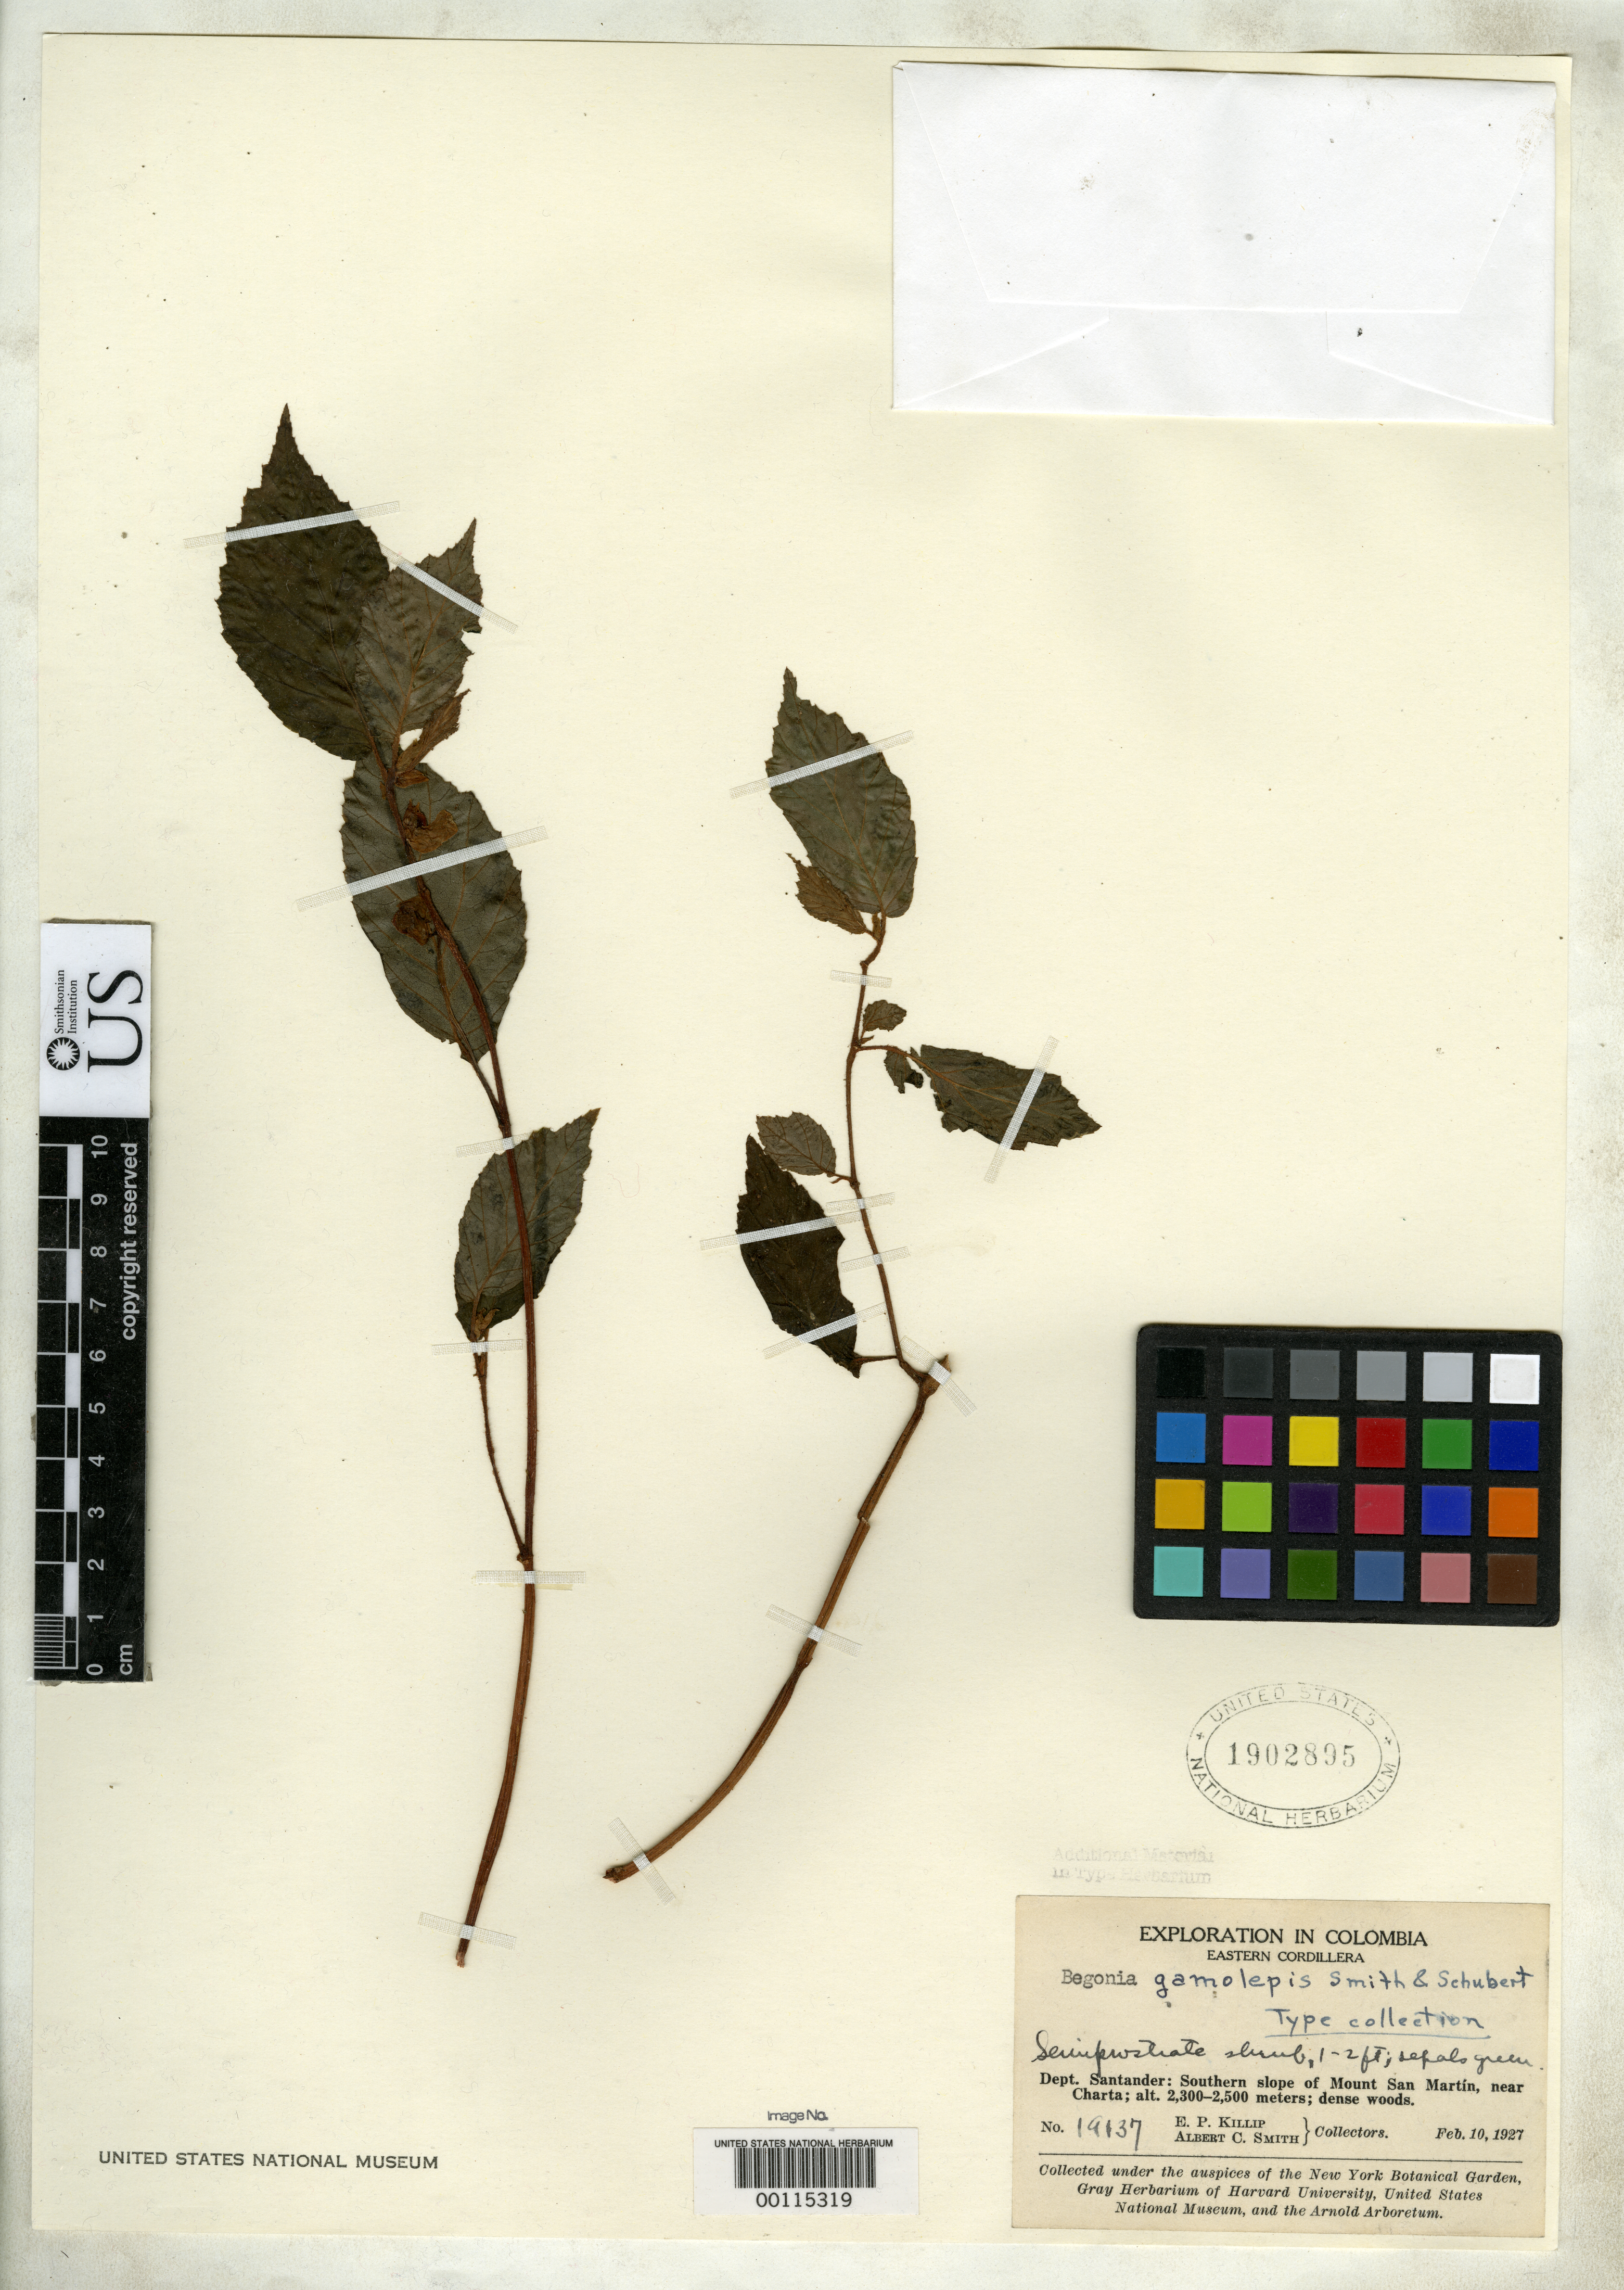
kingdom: Plantae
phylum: Tracheophyta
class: Magnoliopsida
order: Cucurbitales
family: Begoniaceae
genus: Begonia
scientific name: Begonia gamolepis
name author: L.B. Sm. & B.G. Schub.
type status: Isotype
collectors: E. P. Killip & A. C. Smith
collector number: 19137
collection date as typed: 10 Feb 1927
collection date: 1927-02-10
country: Colombia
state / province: Santander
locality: Mount San Martin near Charta.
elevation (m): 2300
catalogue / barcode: US 1902895